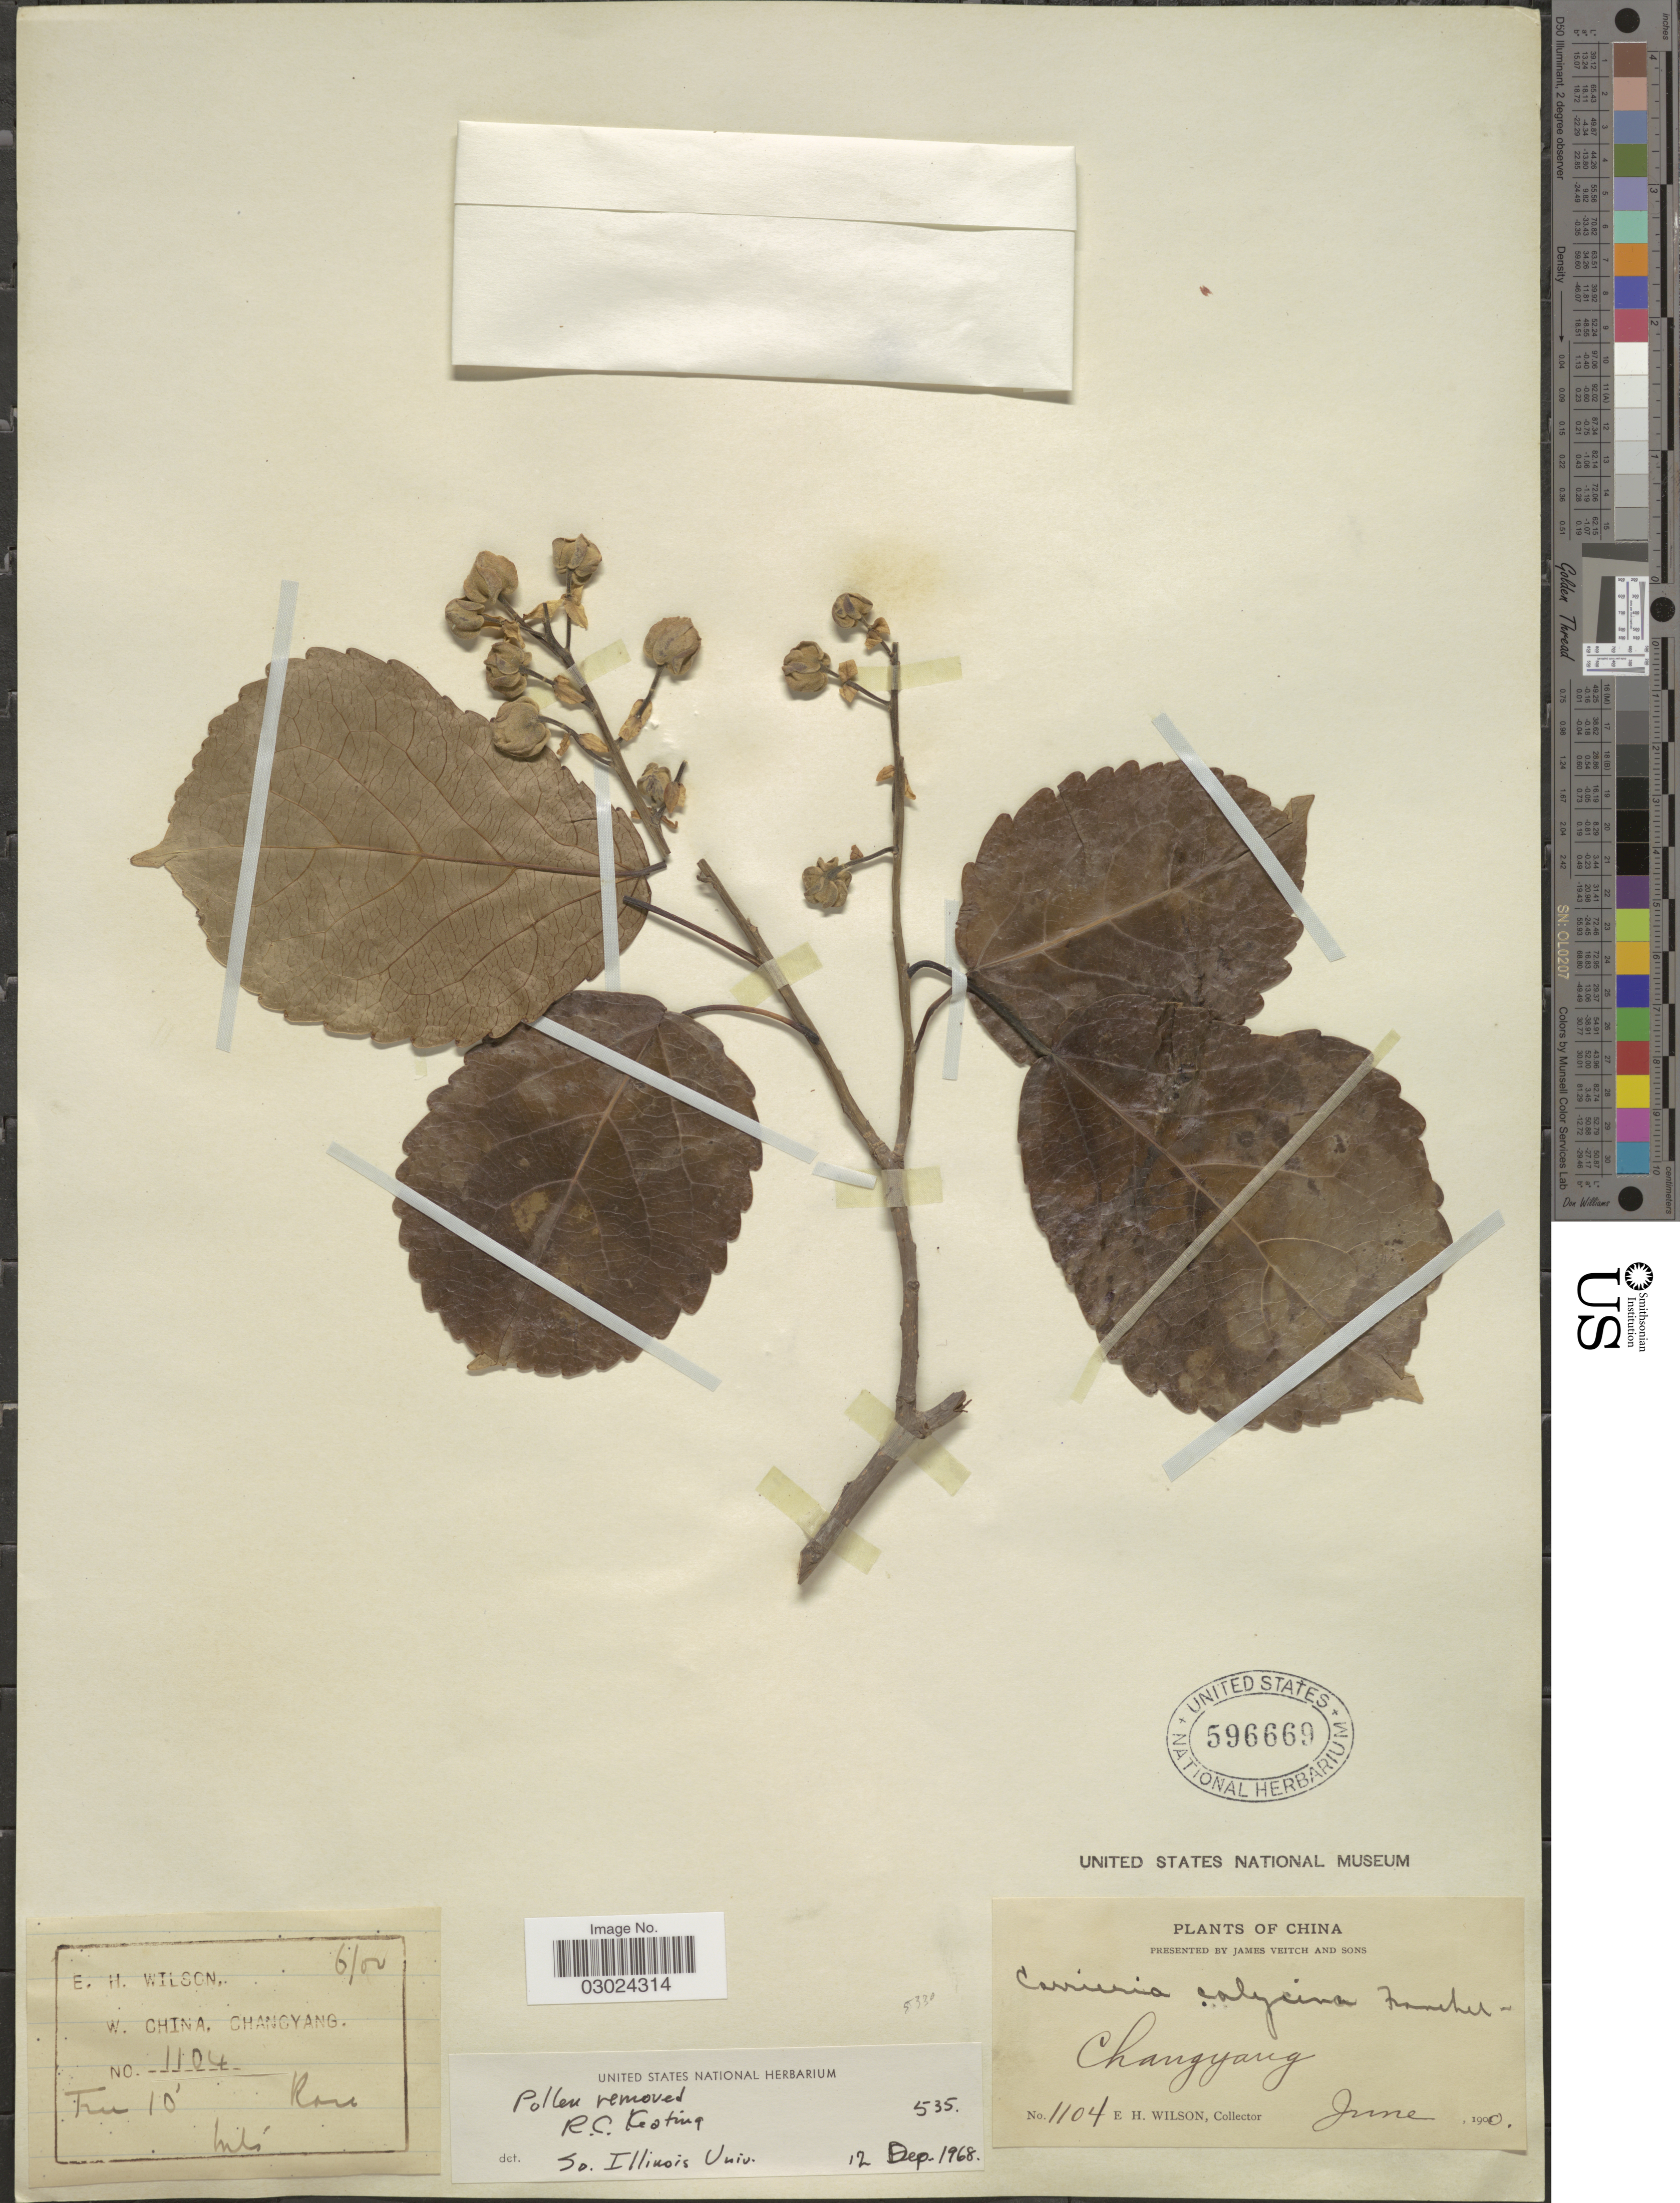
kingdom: Plantae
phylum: Tracheophyta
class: Magnoliopsida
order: Malpighiales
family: Salicaceae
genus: Carrierea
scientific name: Carrierea calycina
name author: Franch.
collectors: E. Wilson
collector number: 1104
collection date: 1900-06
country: China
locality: Changyang. W. China.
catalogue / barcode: US 596669